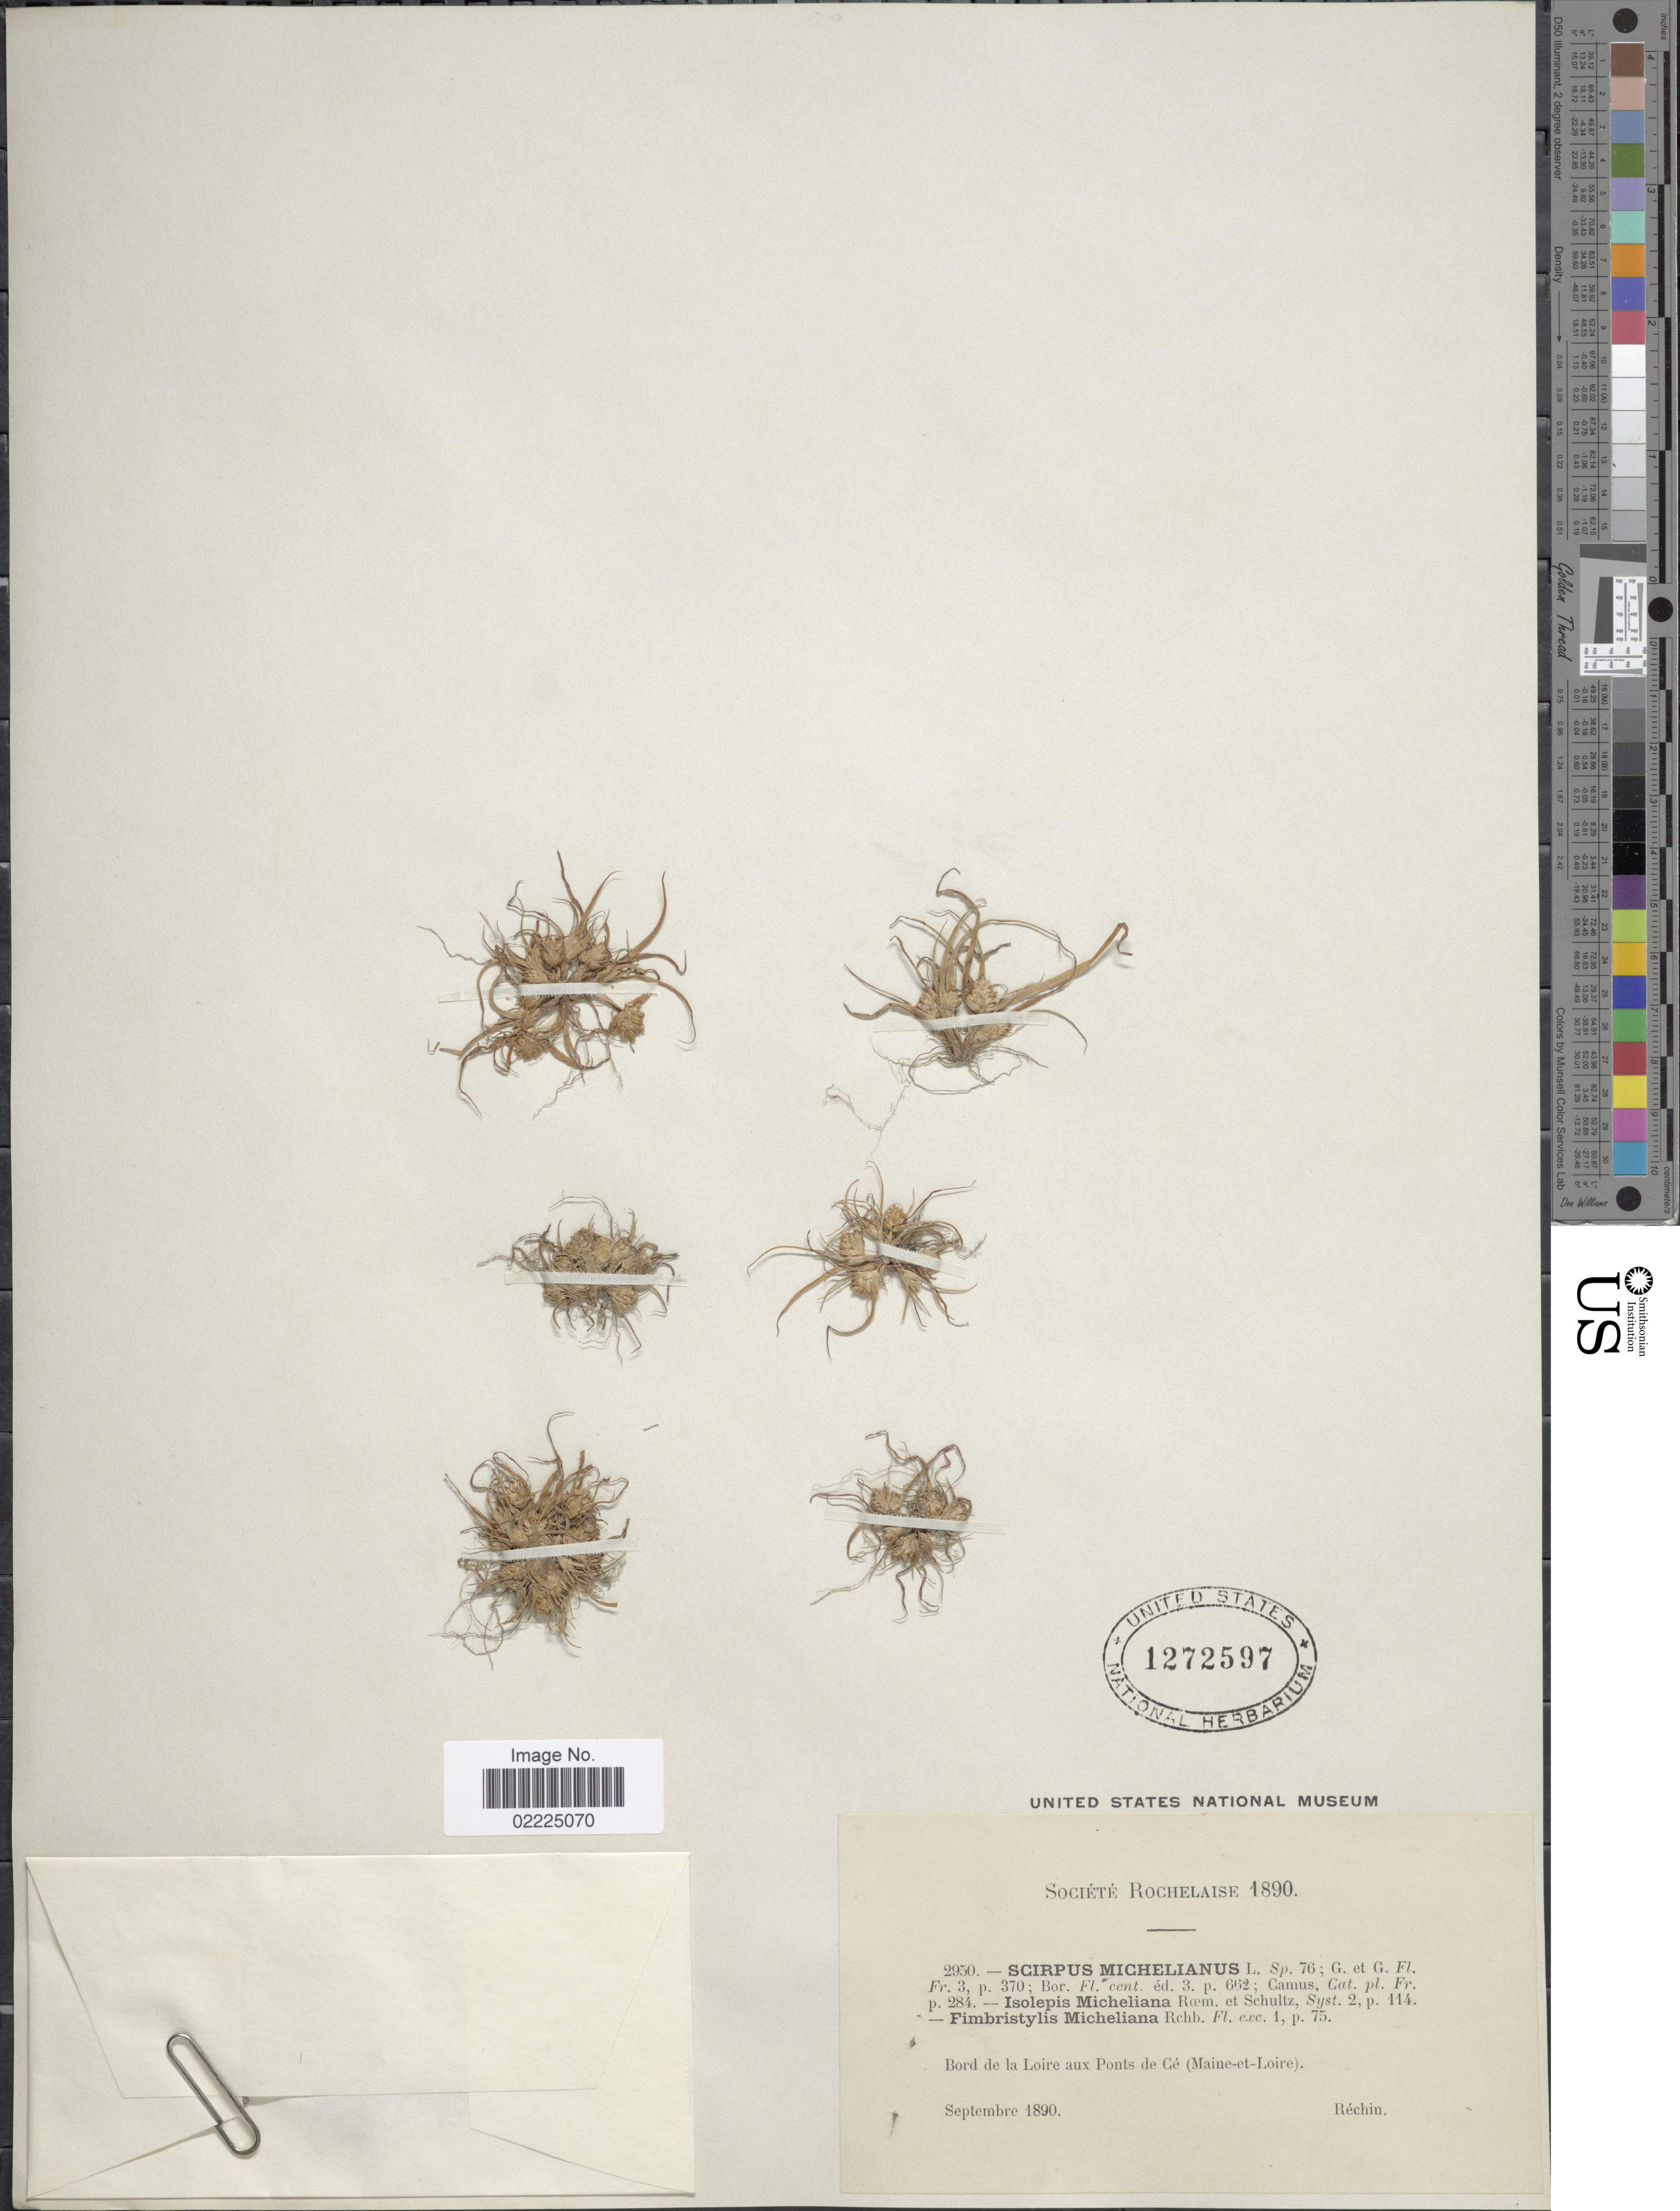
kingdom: Plantae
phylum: Tracheophyta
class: Liliopsida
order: Poales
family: Cyperaceae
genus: Cyperus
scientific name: Cyperus michelianus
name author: (L.) Delile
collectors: Réchin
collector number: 2950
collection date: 1890-09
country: France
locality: Bord de la Loire aux Ponts de Cé (Maine-et-Loire)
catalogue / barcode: US 1272597